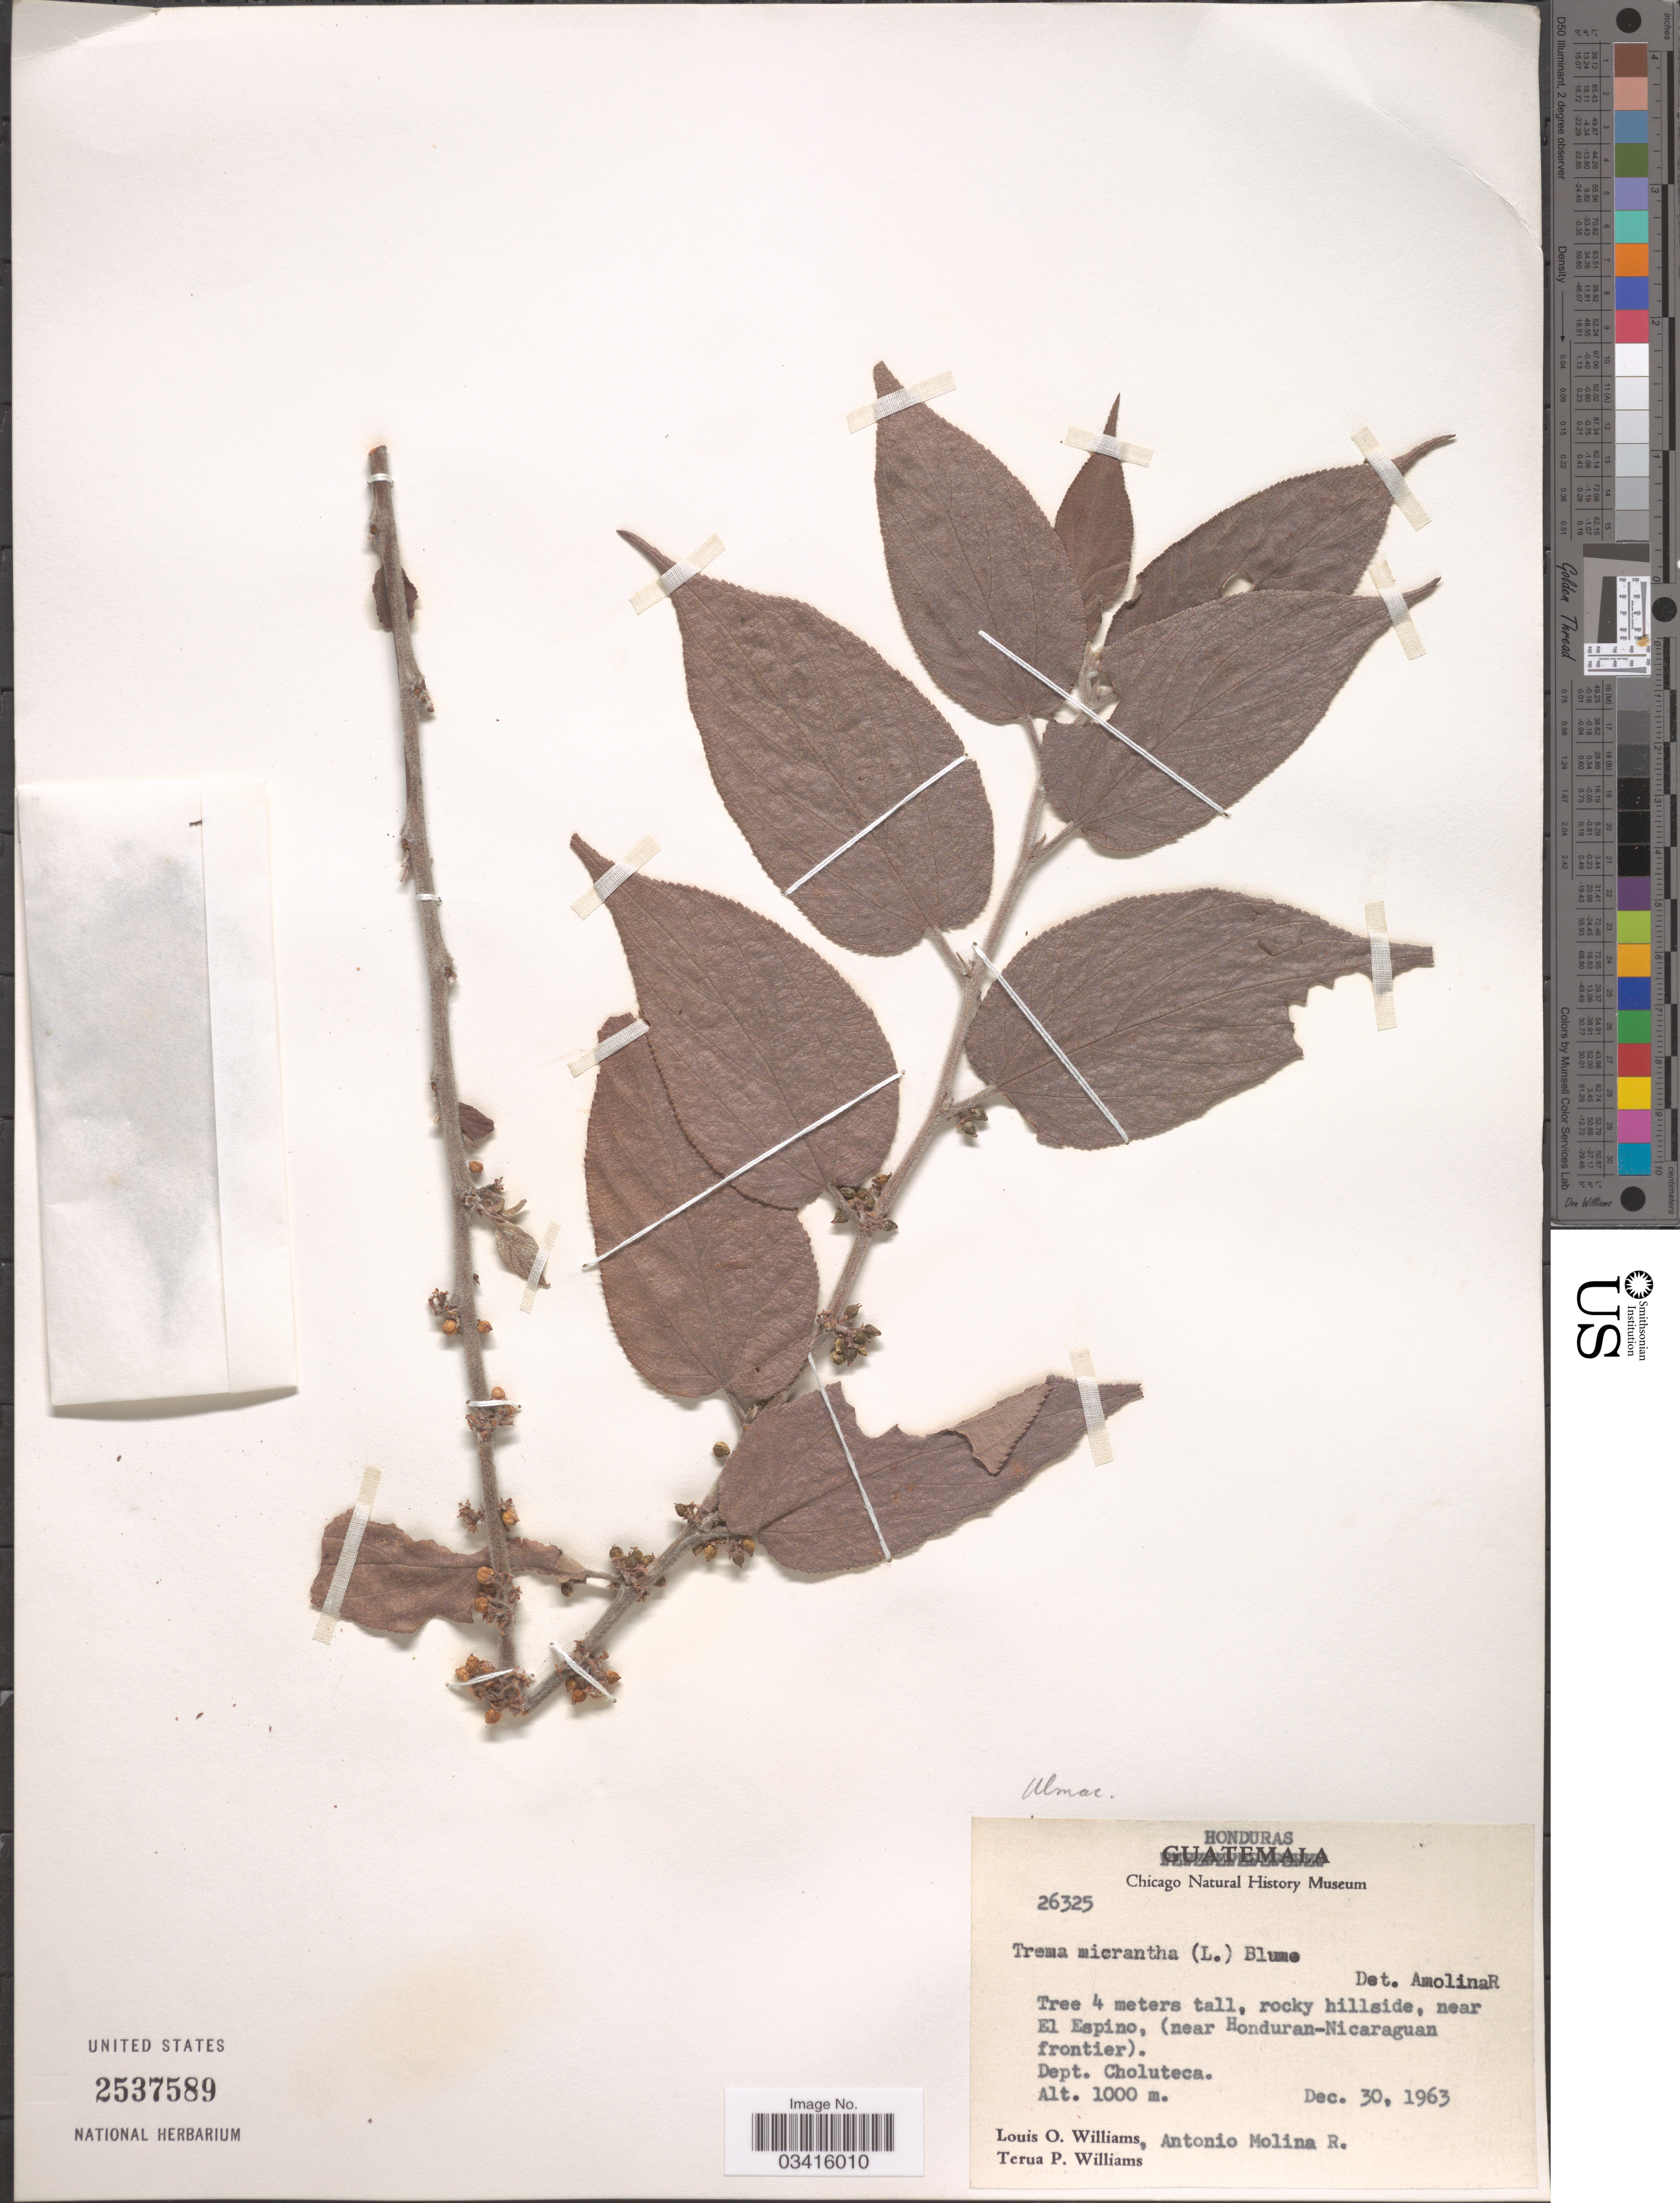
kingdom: Plantae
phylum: Tracheophyta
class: Magnoliopsida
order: Rosales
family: Cannabaceae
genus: Trema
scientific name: Trema micranthum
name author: (L.) Blume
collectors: L. O. Williams, A. Molina R. & T. Williams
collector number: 26325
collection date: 1963-12-30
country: Honduras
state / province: Choluteca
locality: Rocky hillside, near El Espino, (near Honduran-Nicaraguan frontier). Dept. Choluteca.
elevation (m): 1000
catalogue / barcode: US 2537589